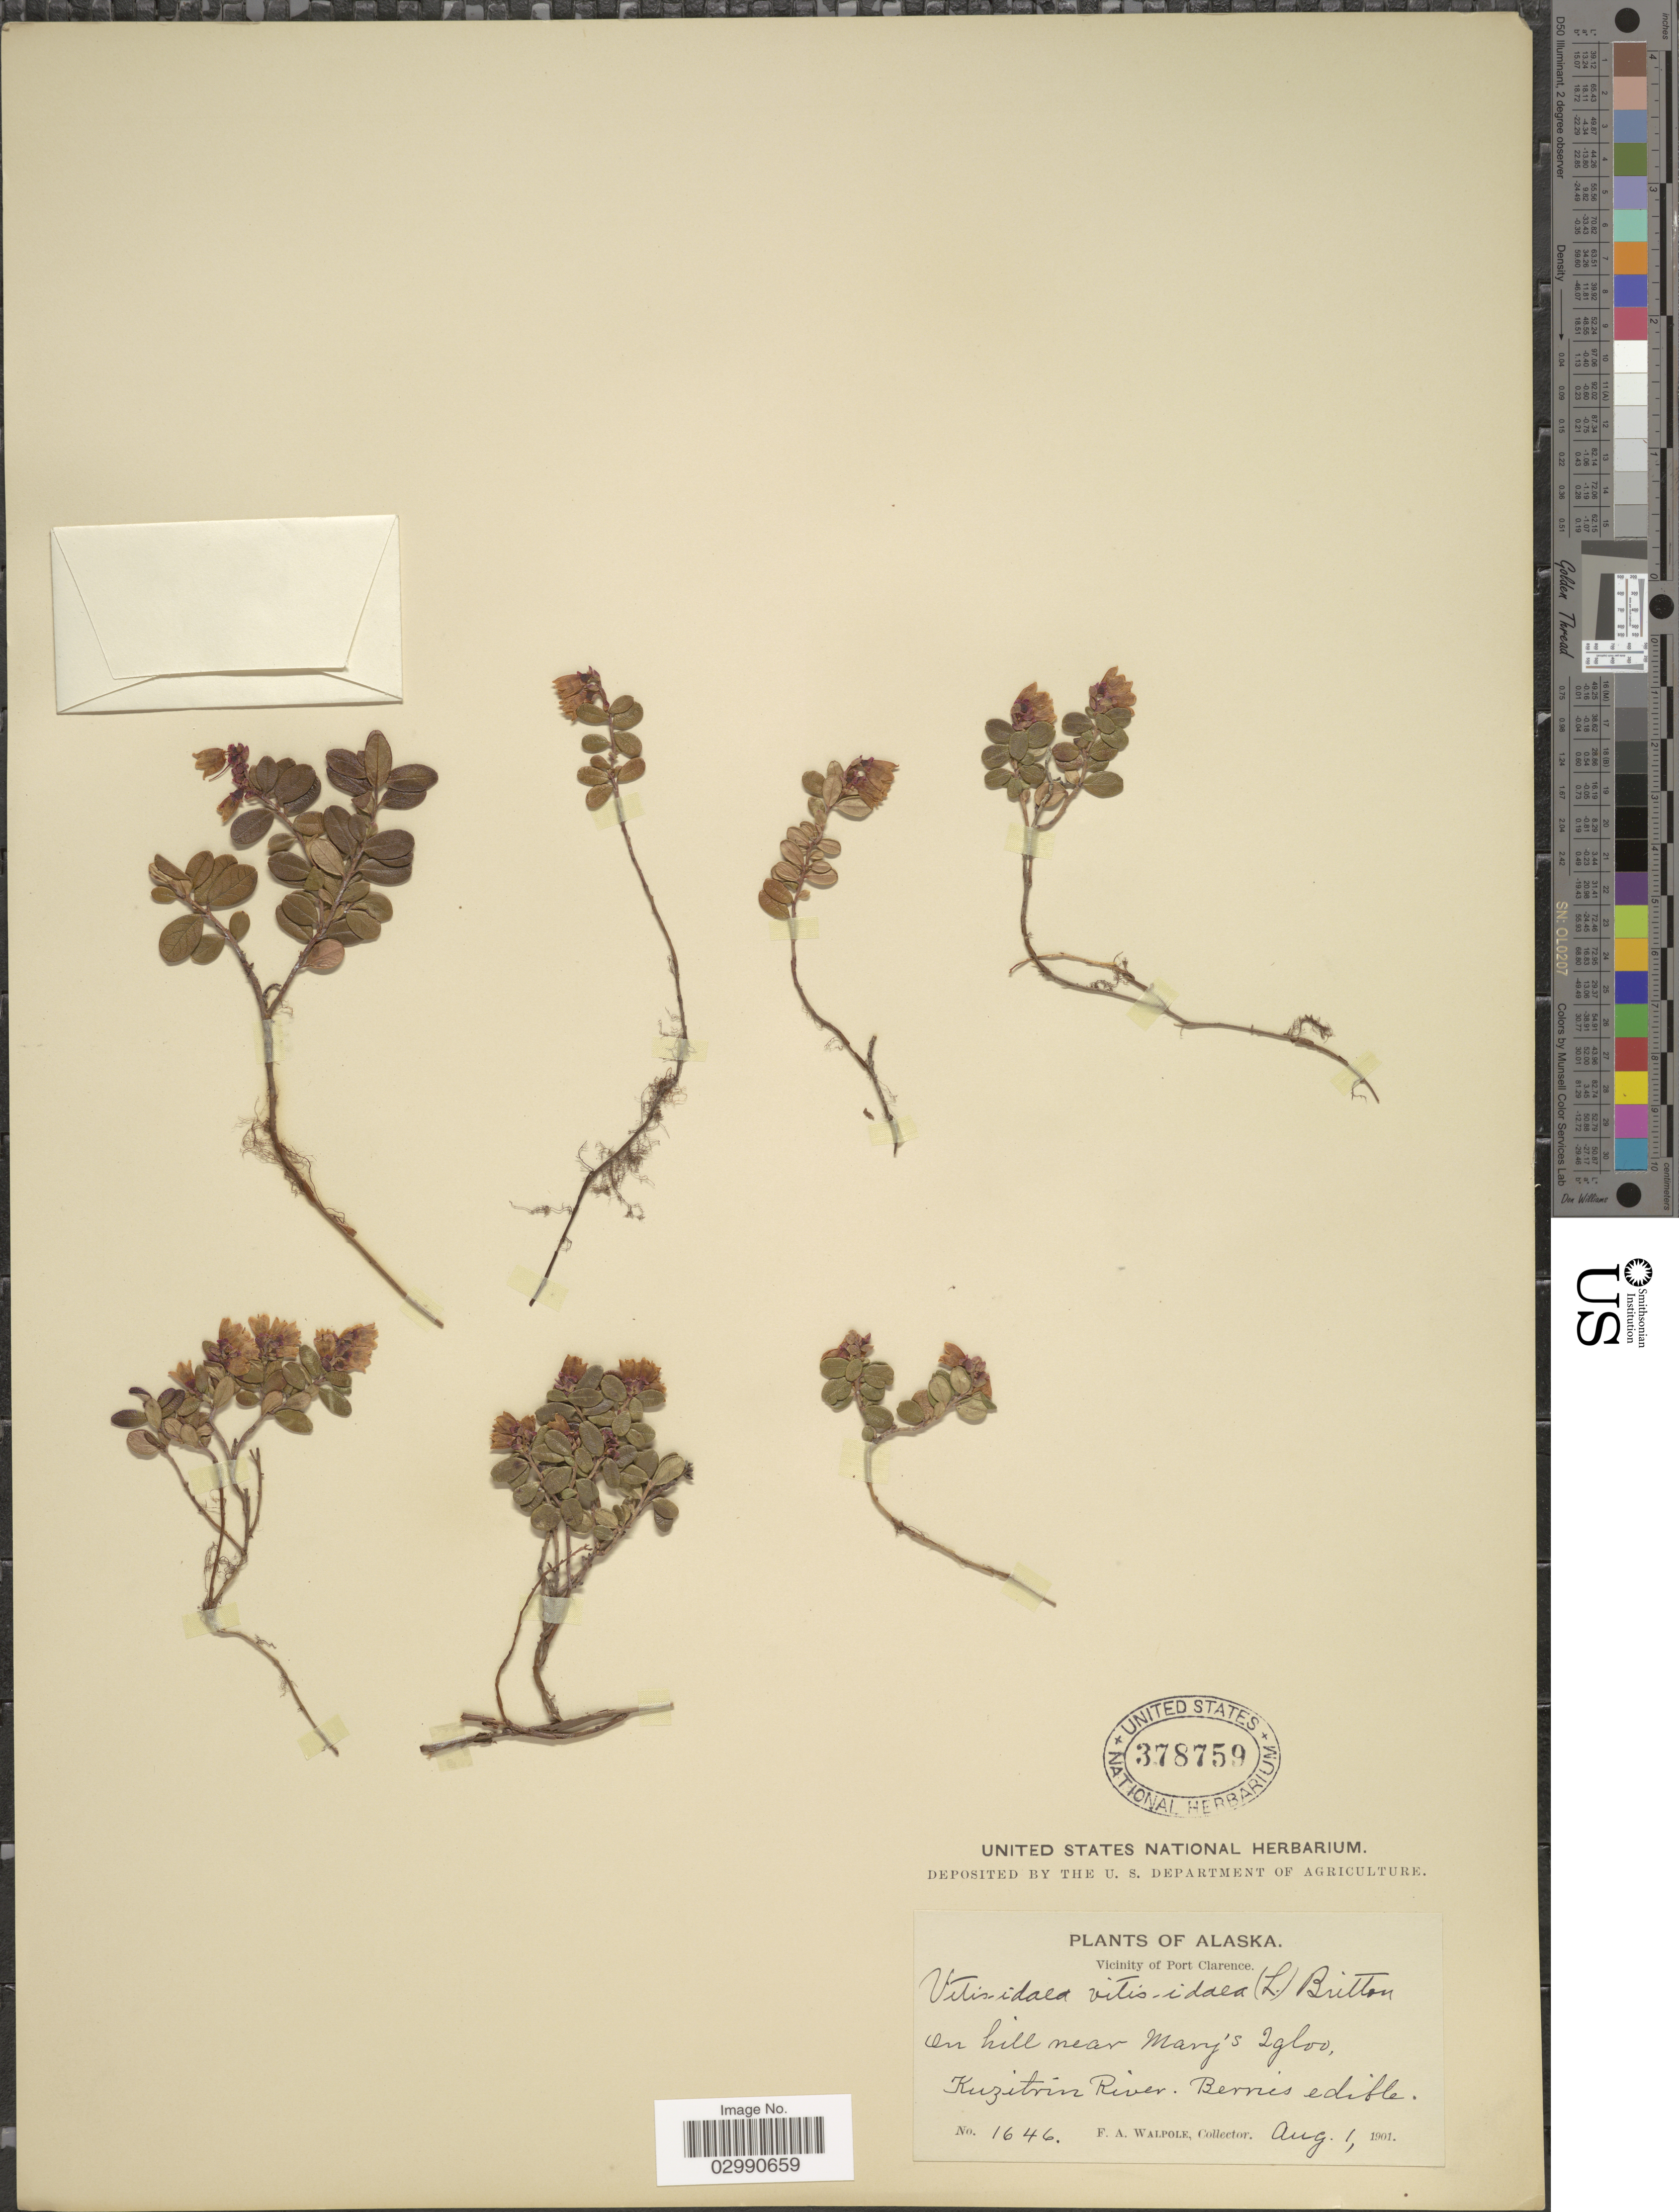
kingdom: Plantae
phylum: Tracheophyta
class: Magnoliopsida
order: Ericales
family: Ericaceae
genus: Vaccinium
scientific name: Vaccinium vitis-idaea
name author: L.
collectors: F. Walpole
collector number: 1646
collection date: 1901-08-01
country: United States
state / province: Alaska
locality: Vicinity of Port Clarence, On hill near Mary's Igloo, Kuzitvin River.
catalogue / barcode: US 378759